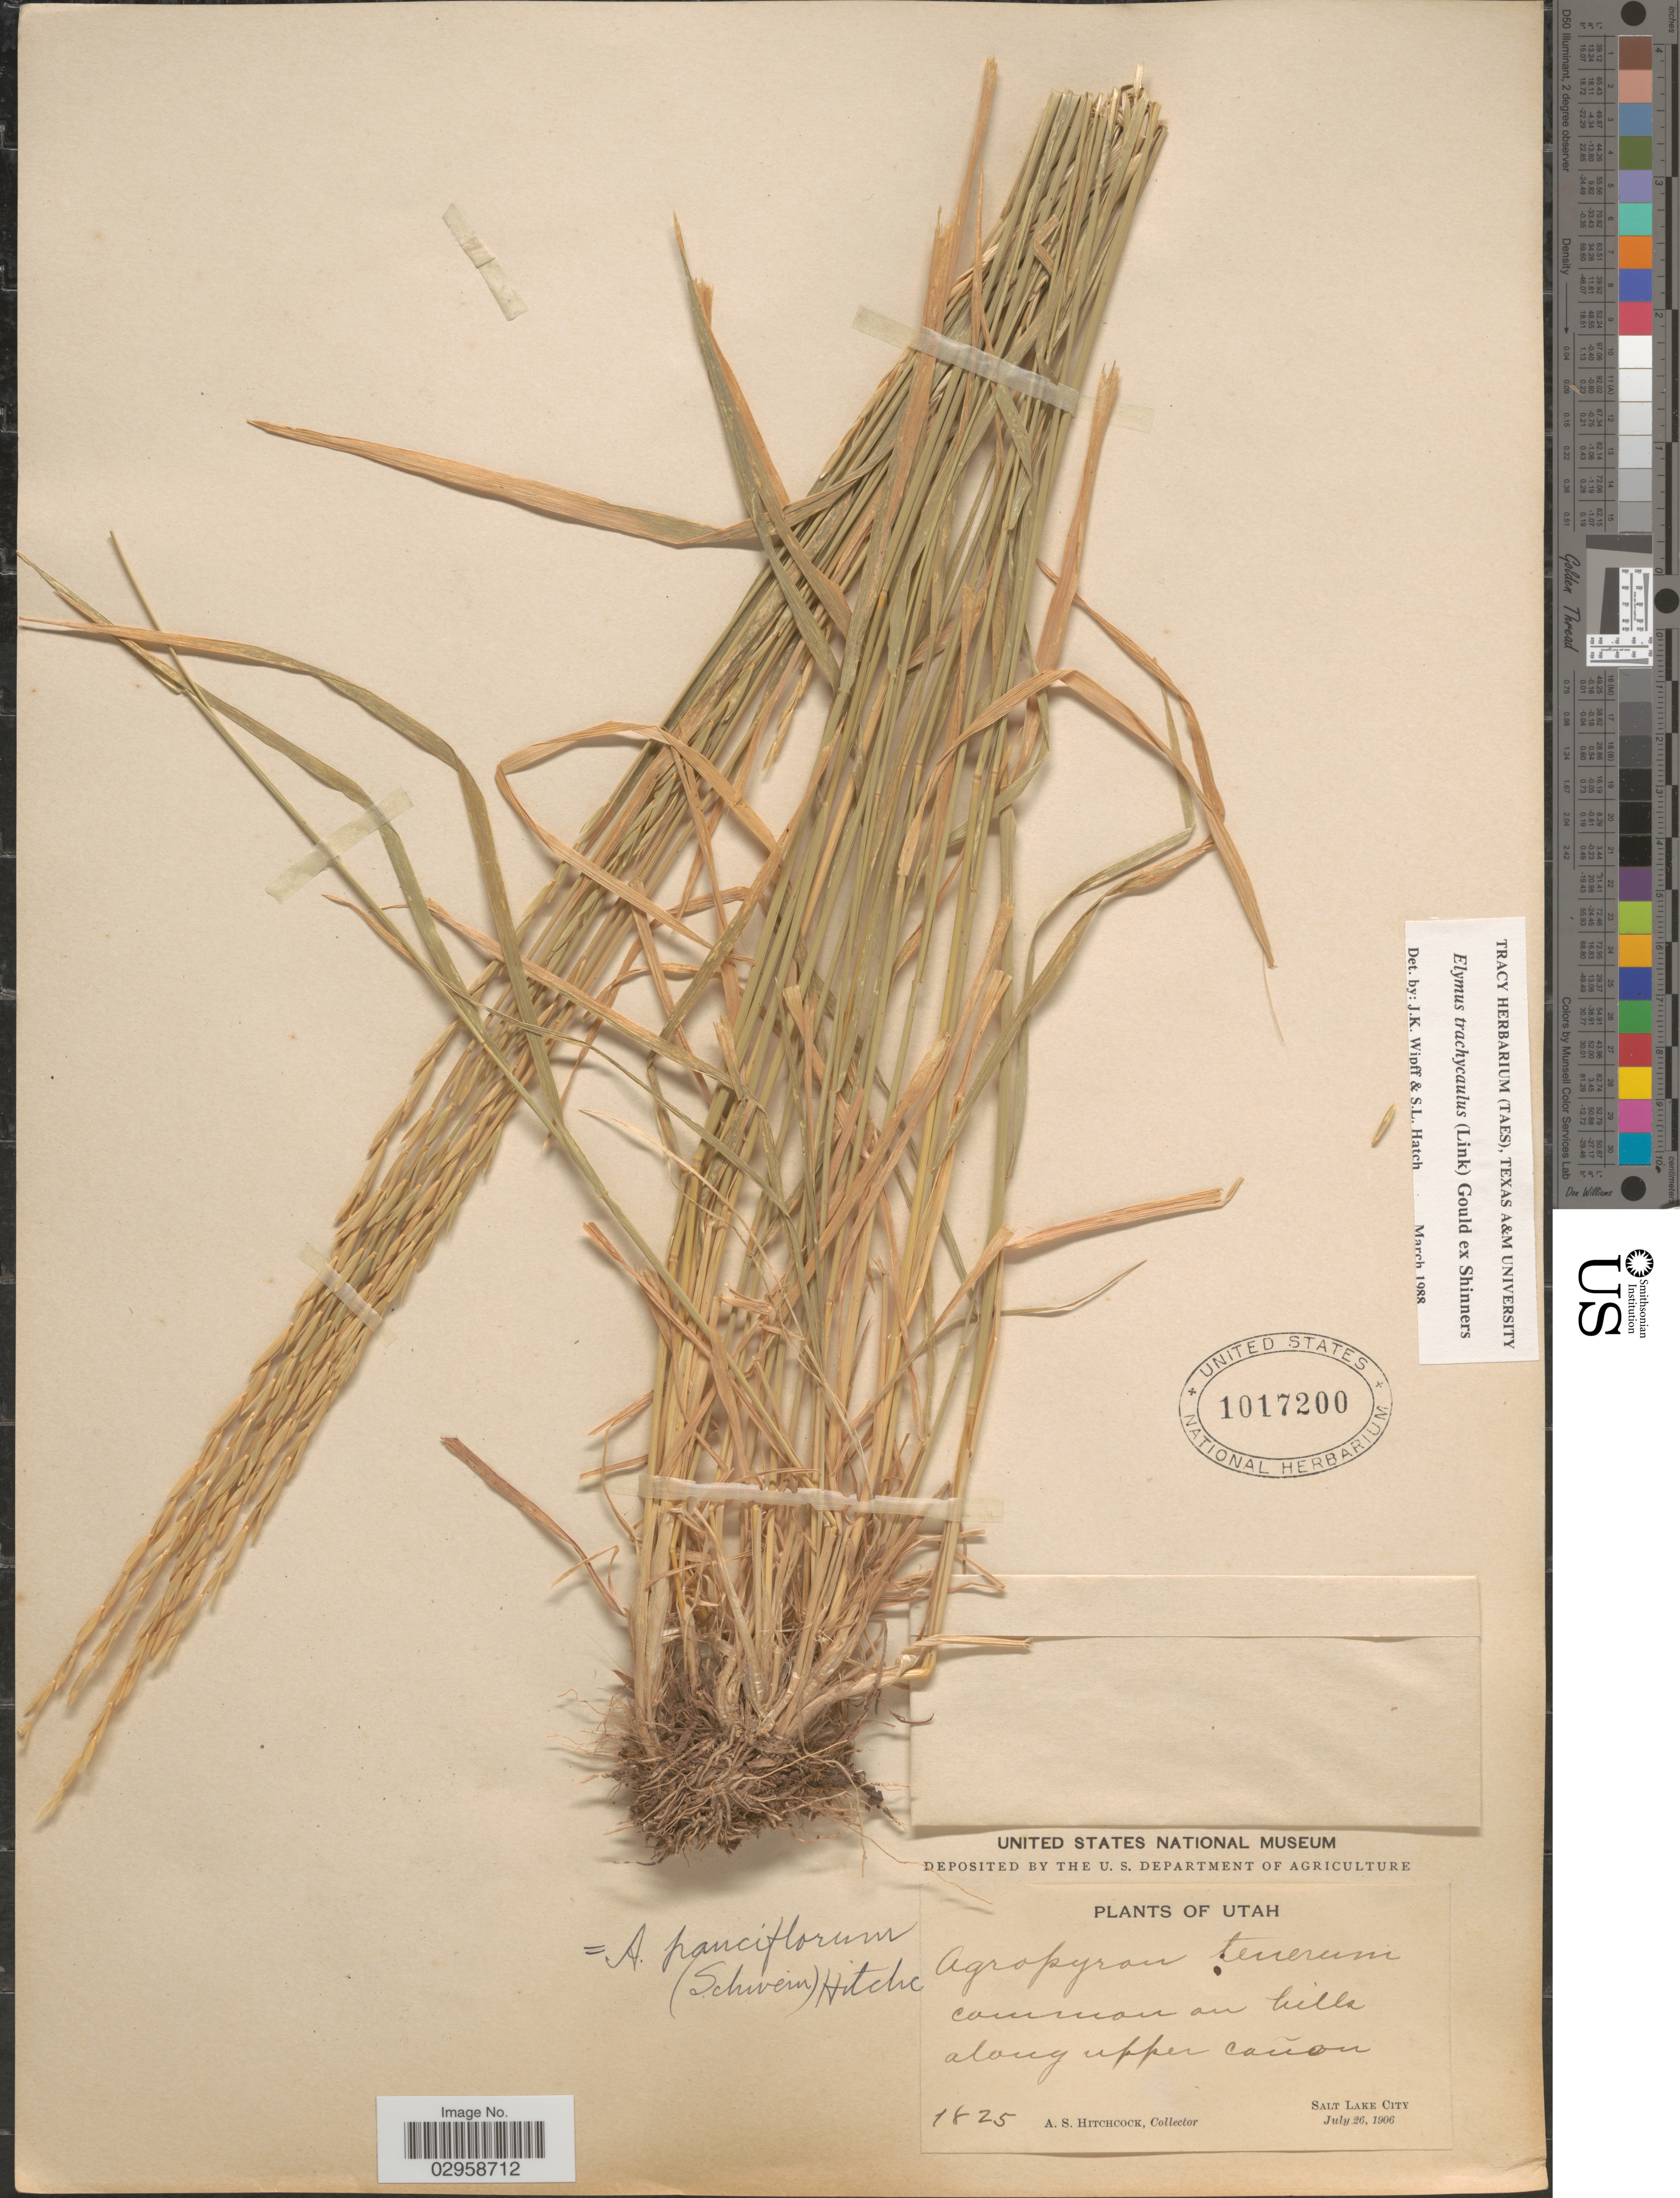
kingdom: Plantae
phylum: Tracheophyta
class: Liliopsida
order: Poales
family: Poaceae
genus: Elymus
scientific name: Elymus trachycaulus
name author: (Link) Gould ex Shinners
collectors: A. S. Hitchcock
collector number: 1825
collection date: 1906-07-26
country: United States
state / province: Utah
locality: On hills along upper cañon. Salt Lake City.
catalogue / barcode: US 1017200